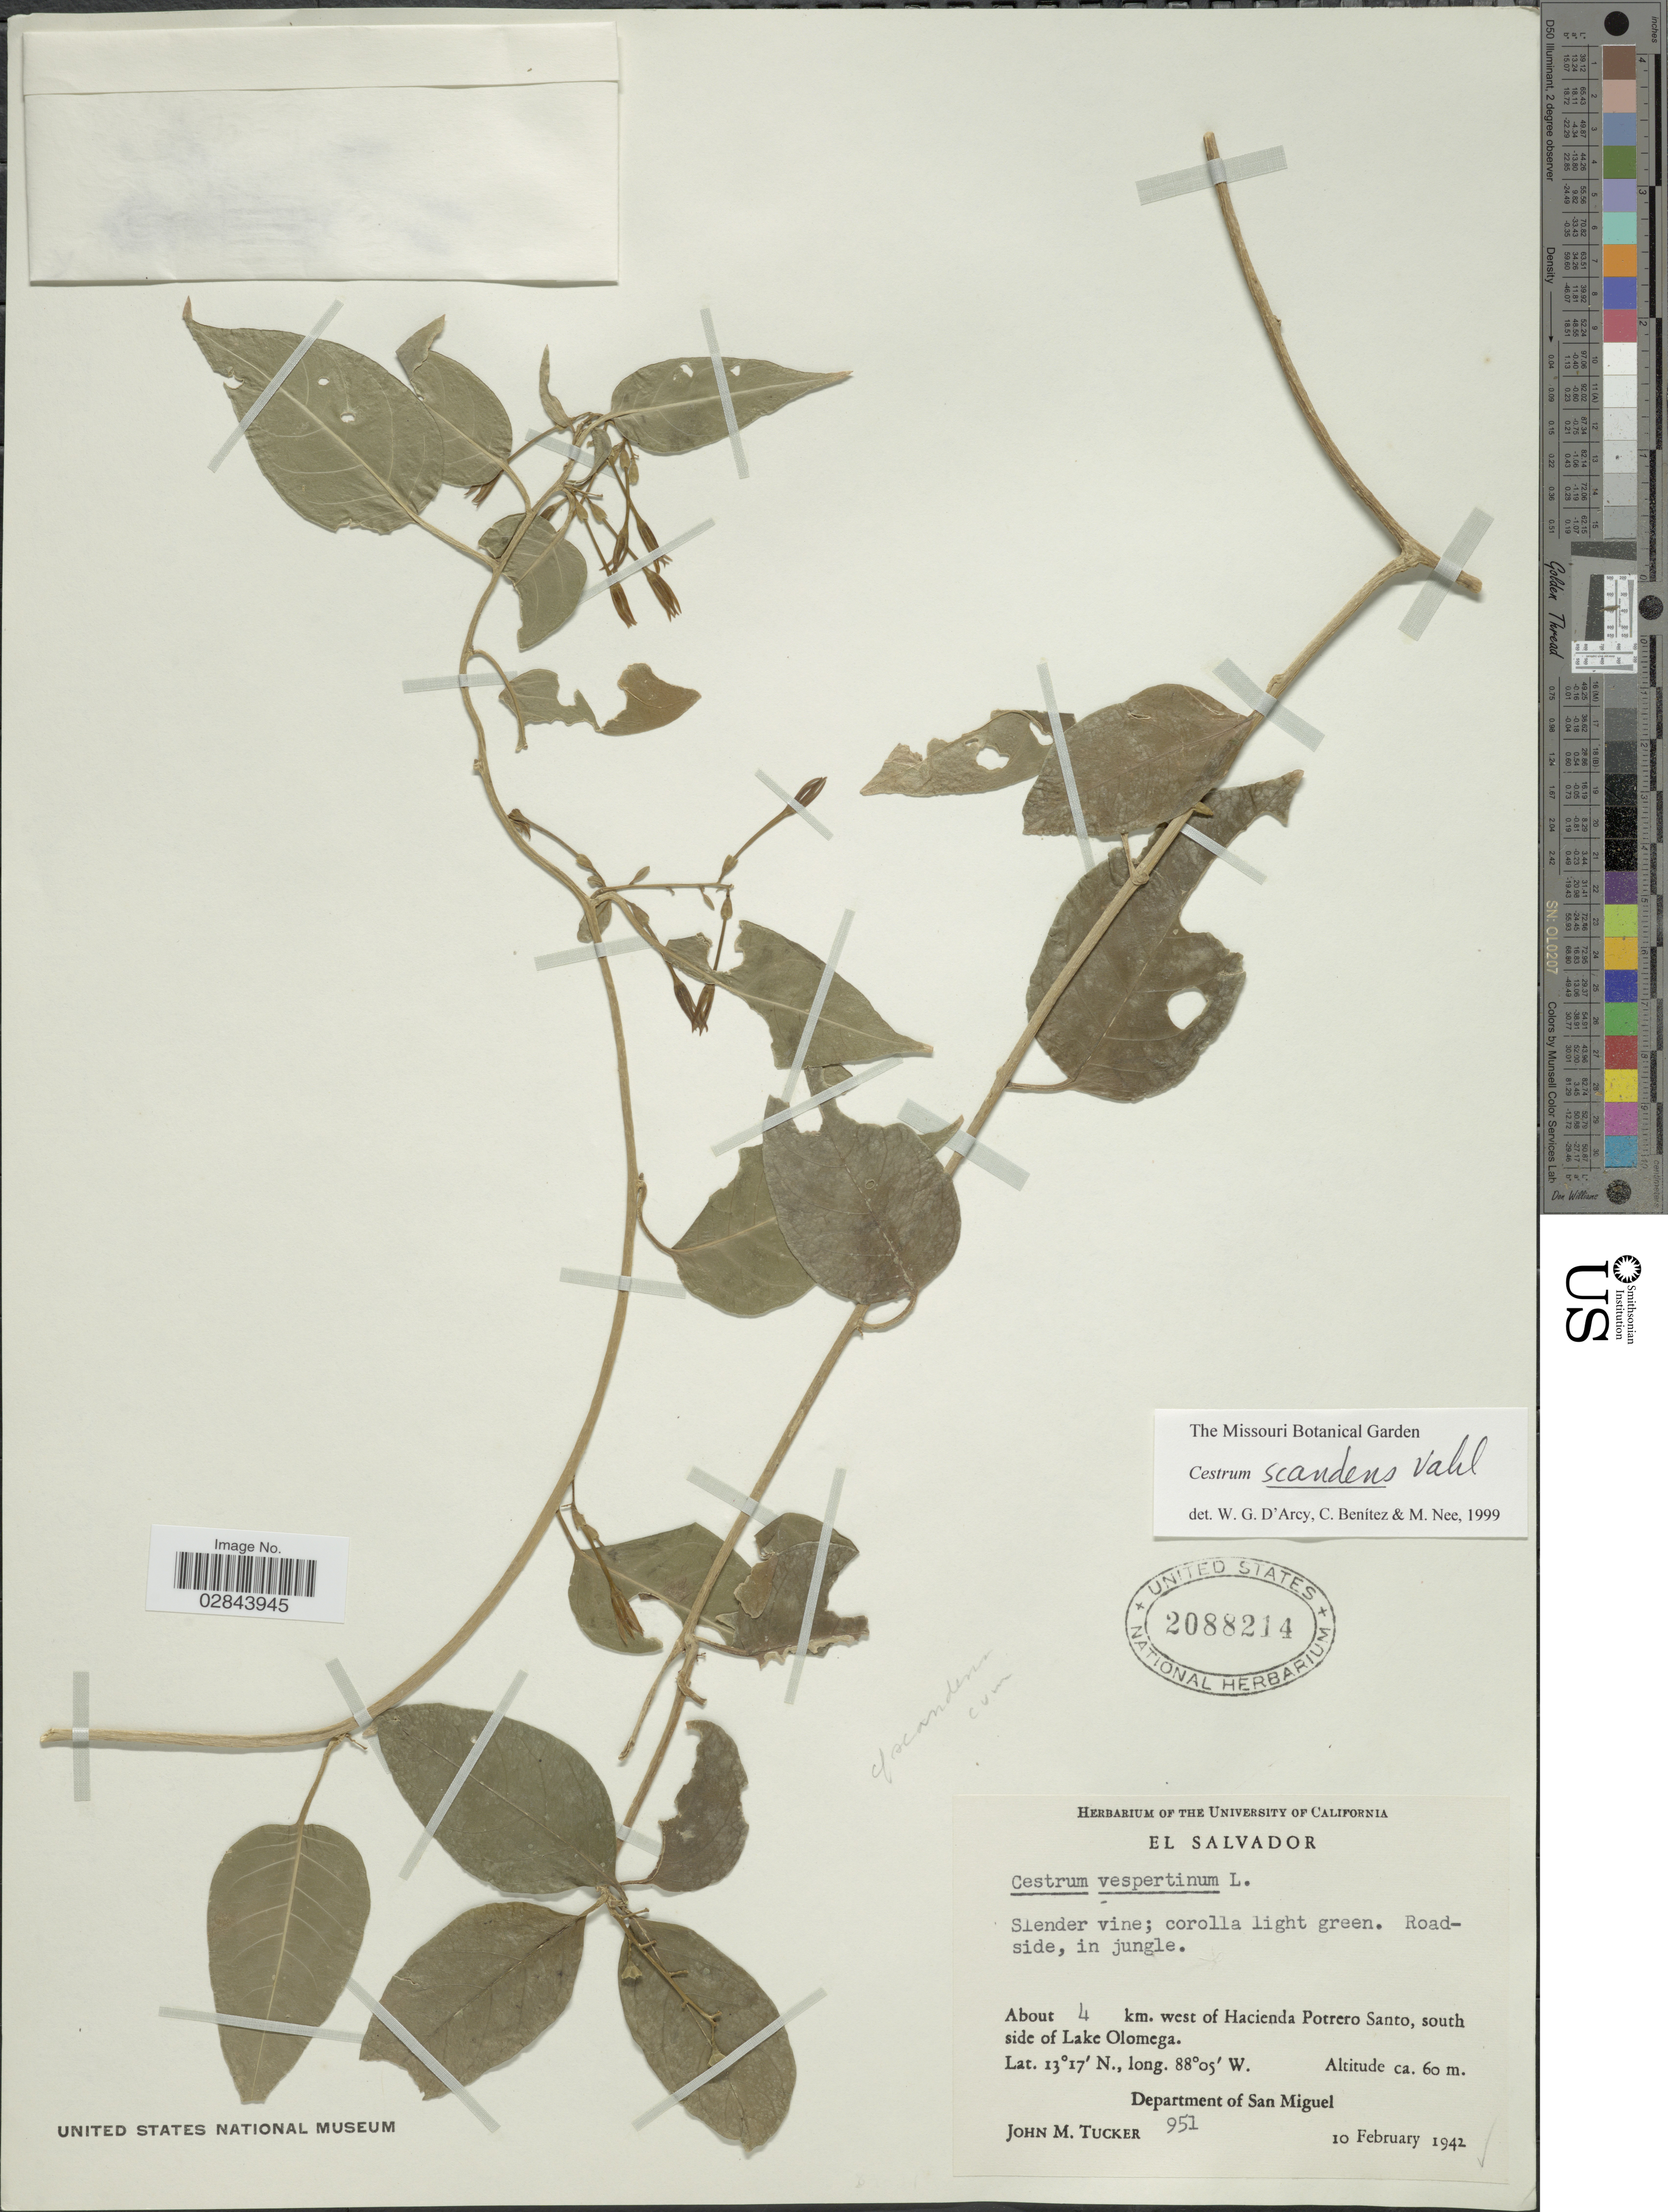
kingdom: Plantae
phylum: Tracheophyta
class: Magnoliopsida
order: Solanales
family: Solanaceae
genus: Cestrum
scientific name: Cestrum scandens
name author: Vahl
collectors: J. M. Tucker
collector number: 951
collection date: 1942-02-10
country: El Salvador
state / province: San Miguel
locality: About 4 km. west of Hacienda Potrero Santo, south side of Lake Olomega. Department of San Miguel.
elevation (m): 60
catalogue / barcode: US 2088214